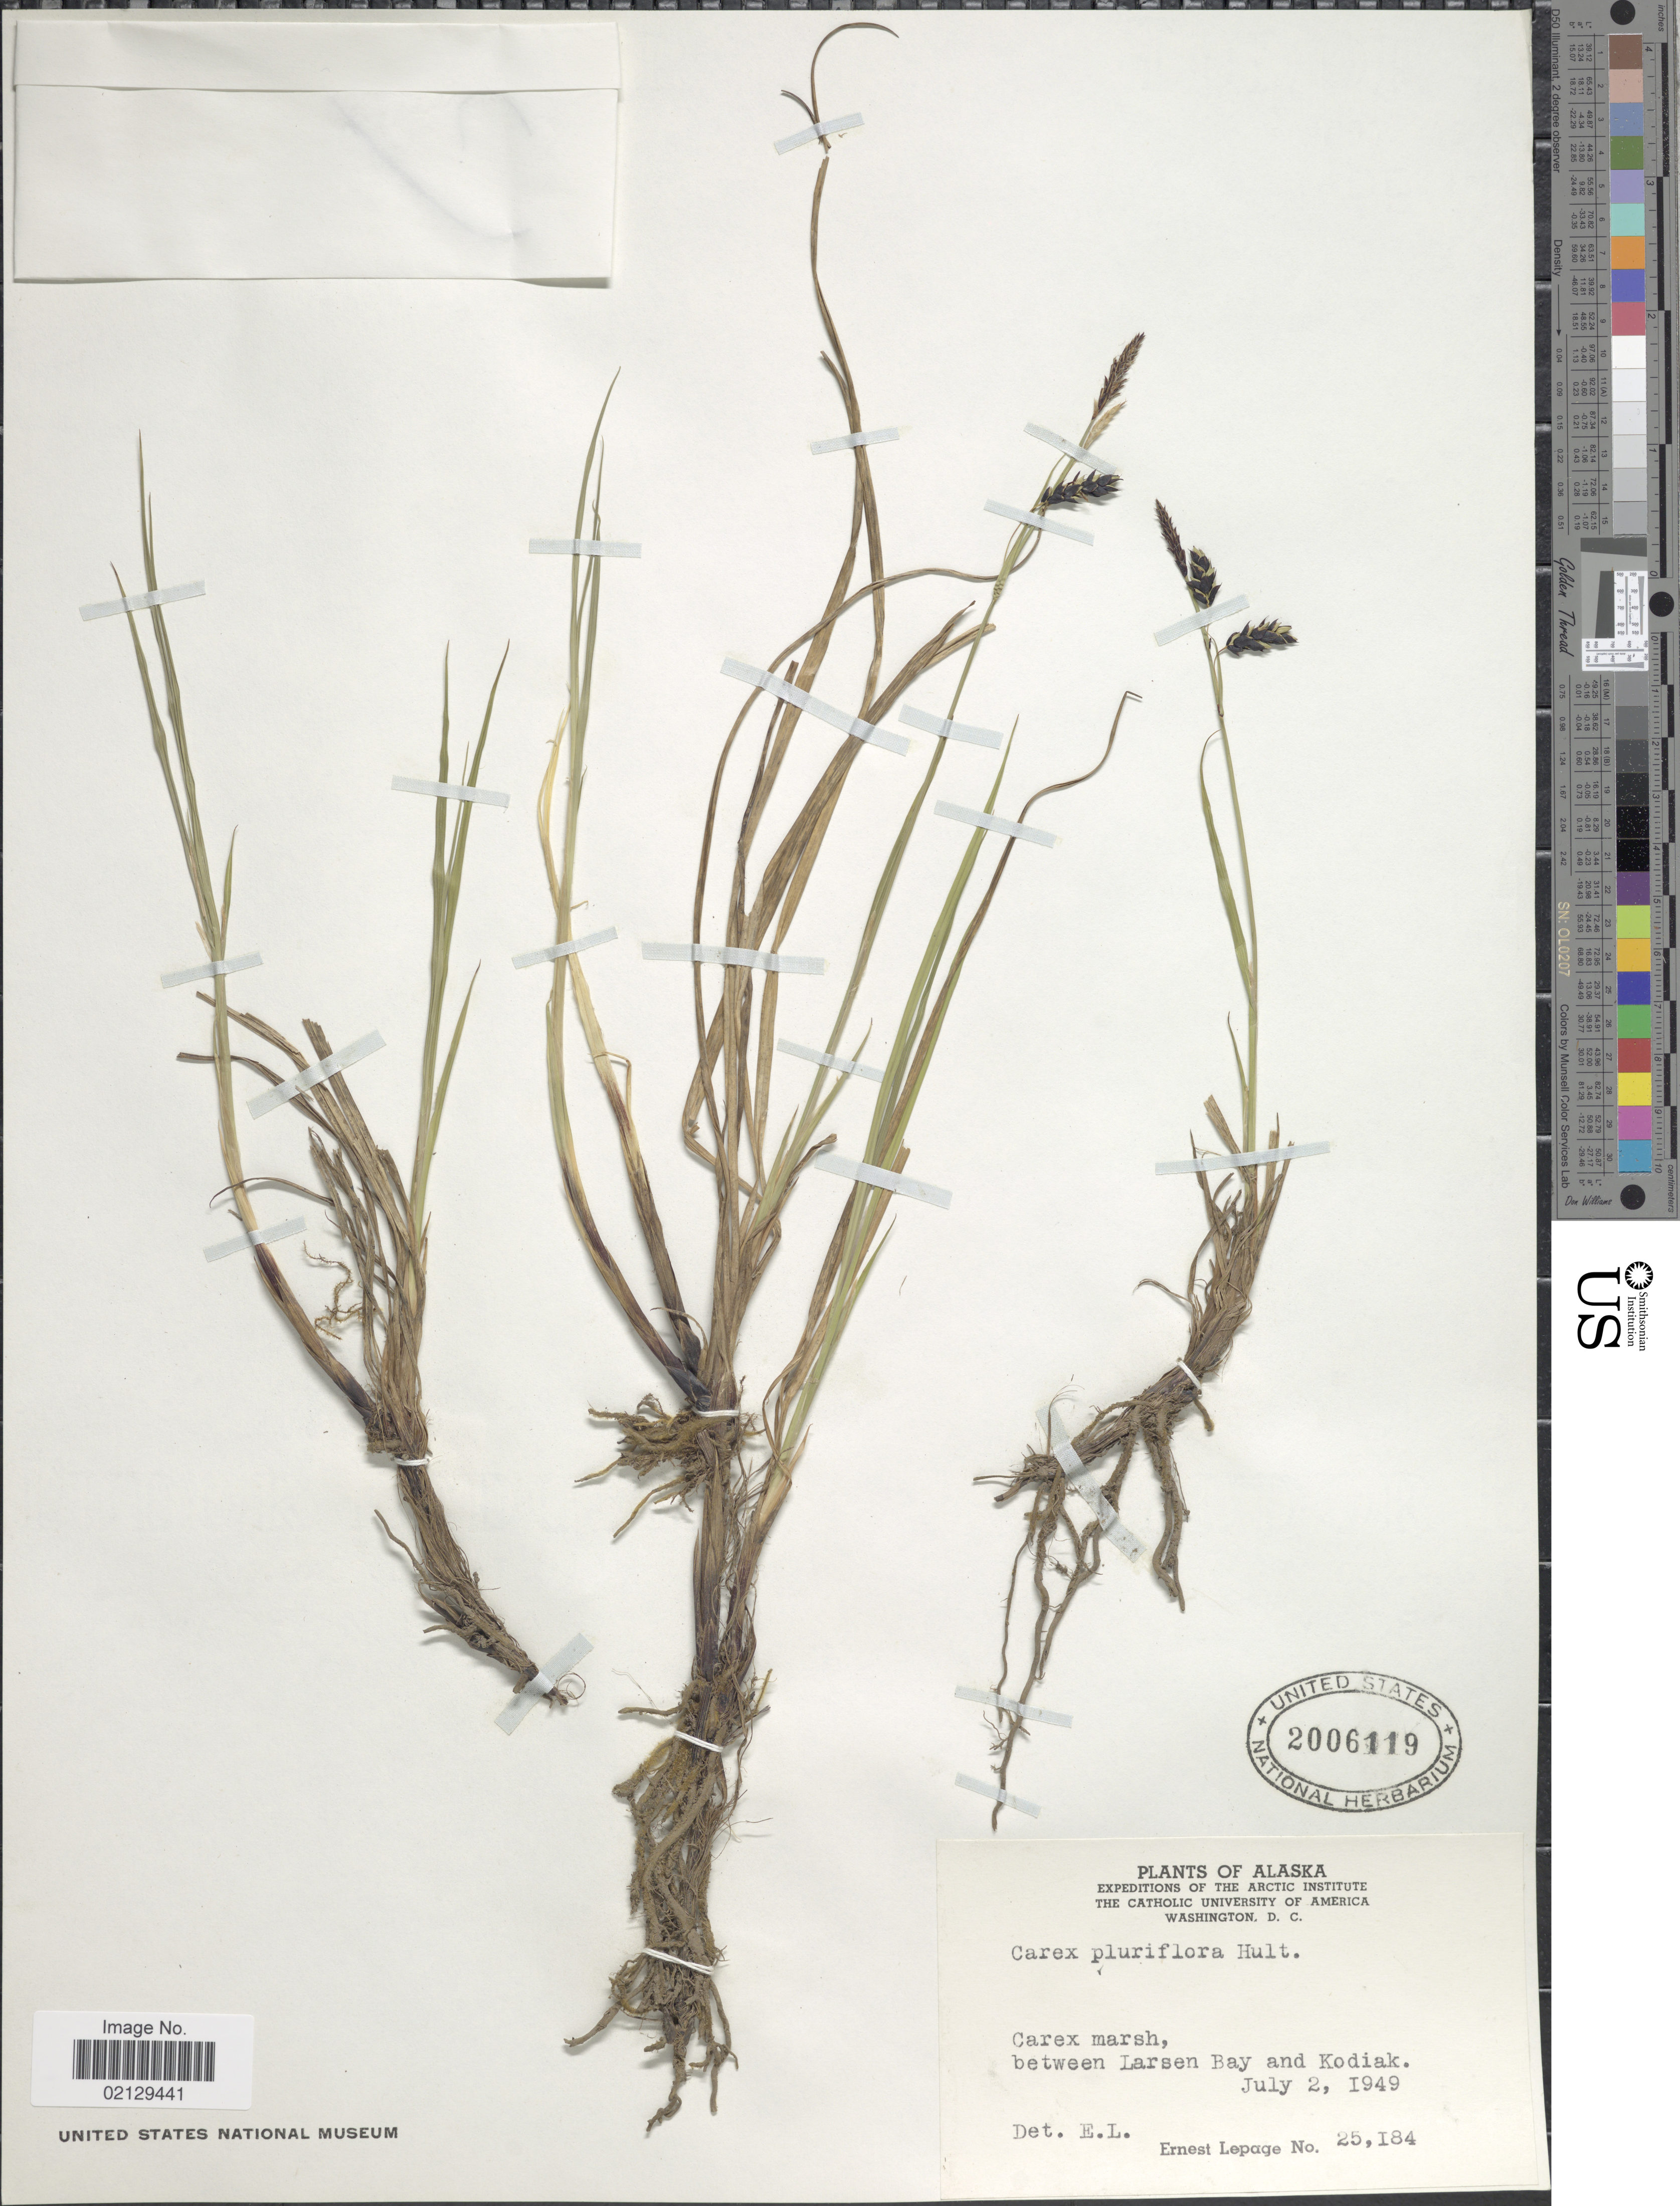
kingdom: Plantae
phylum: Tracheophyta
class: Liliopsida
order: Poales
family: Cyperaceae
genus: Carex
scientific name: Carex pluriflora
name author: Hultén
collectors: E. Lepage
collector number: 25184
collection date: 1949-07-02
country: United States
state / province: Alaska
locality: Carex marsh, between Larsen Bay and Kodiak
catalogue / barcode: US 2006119